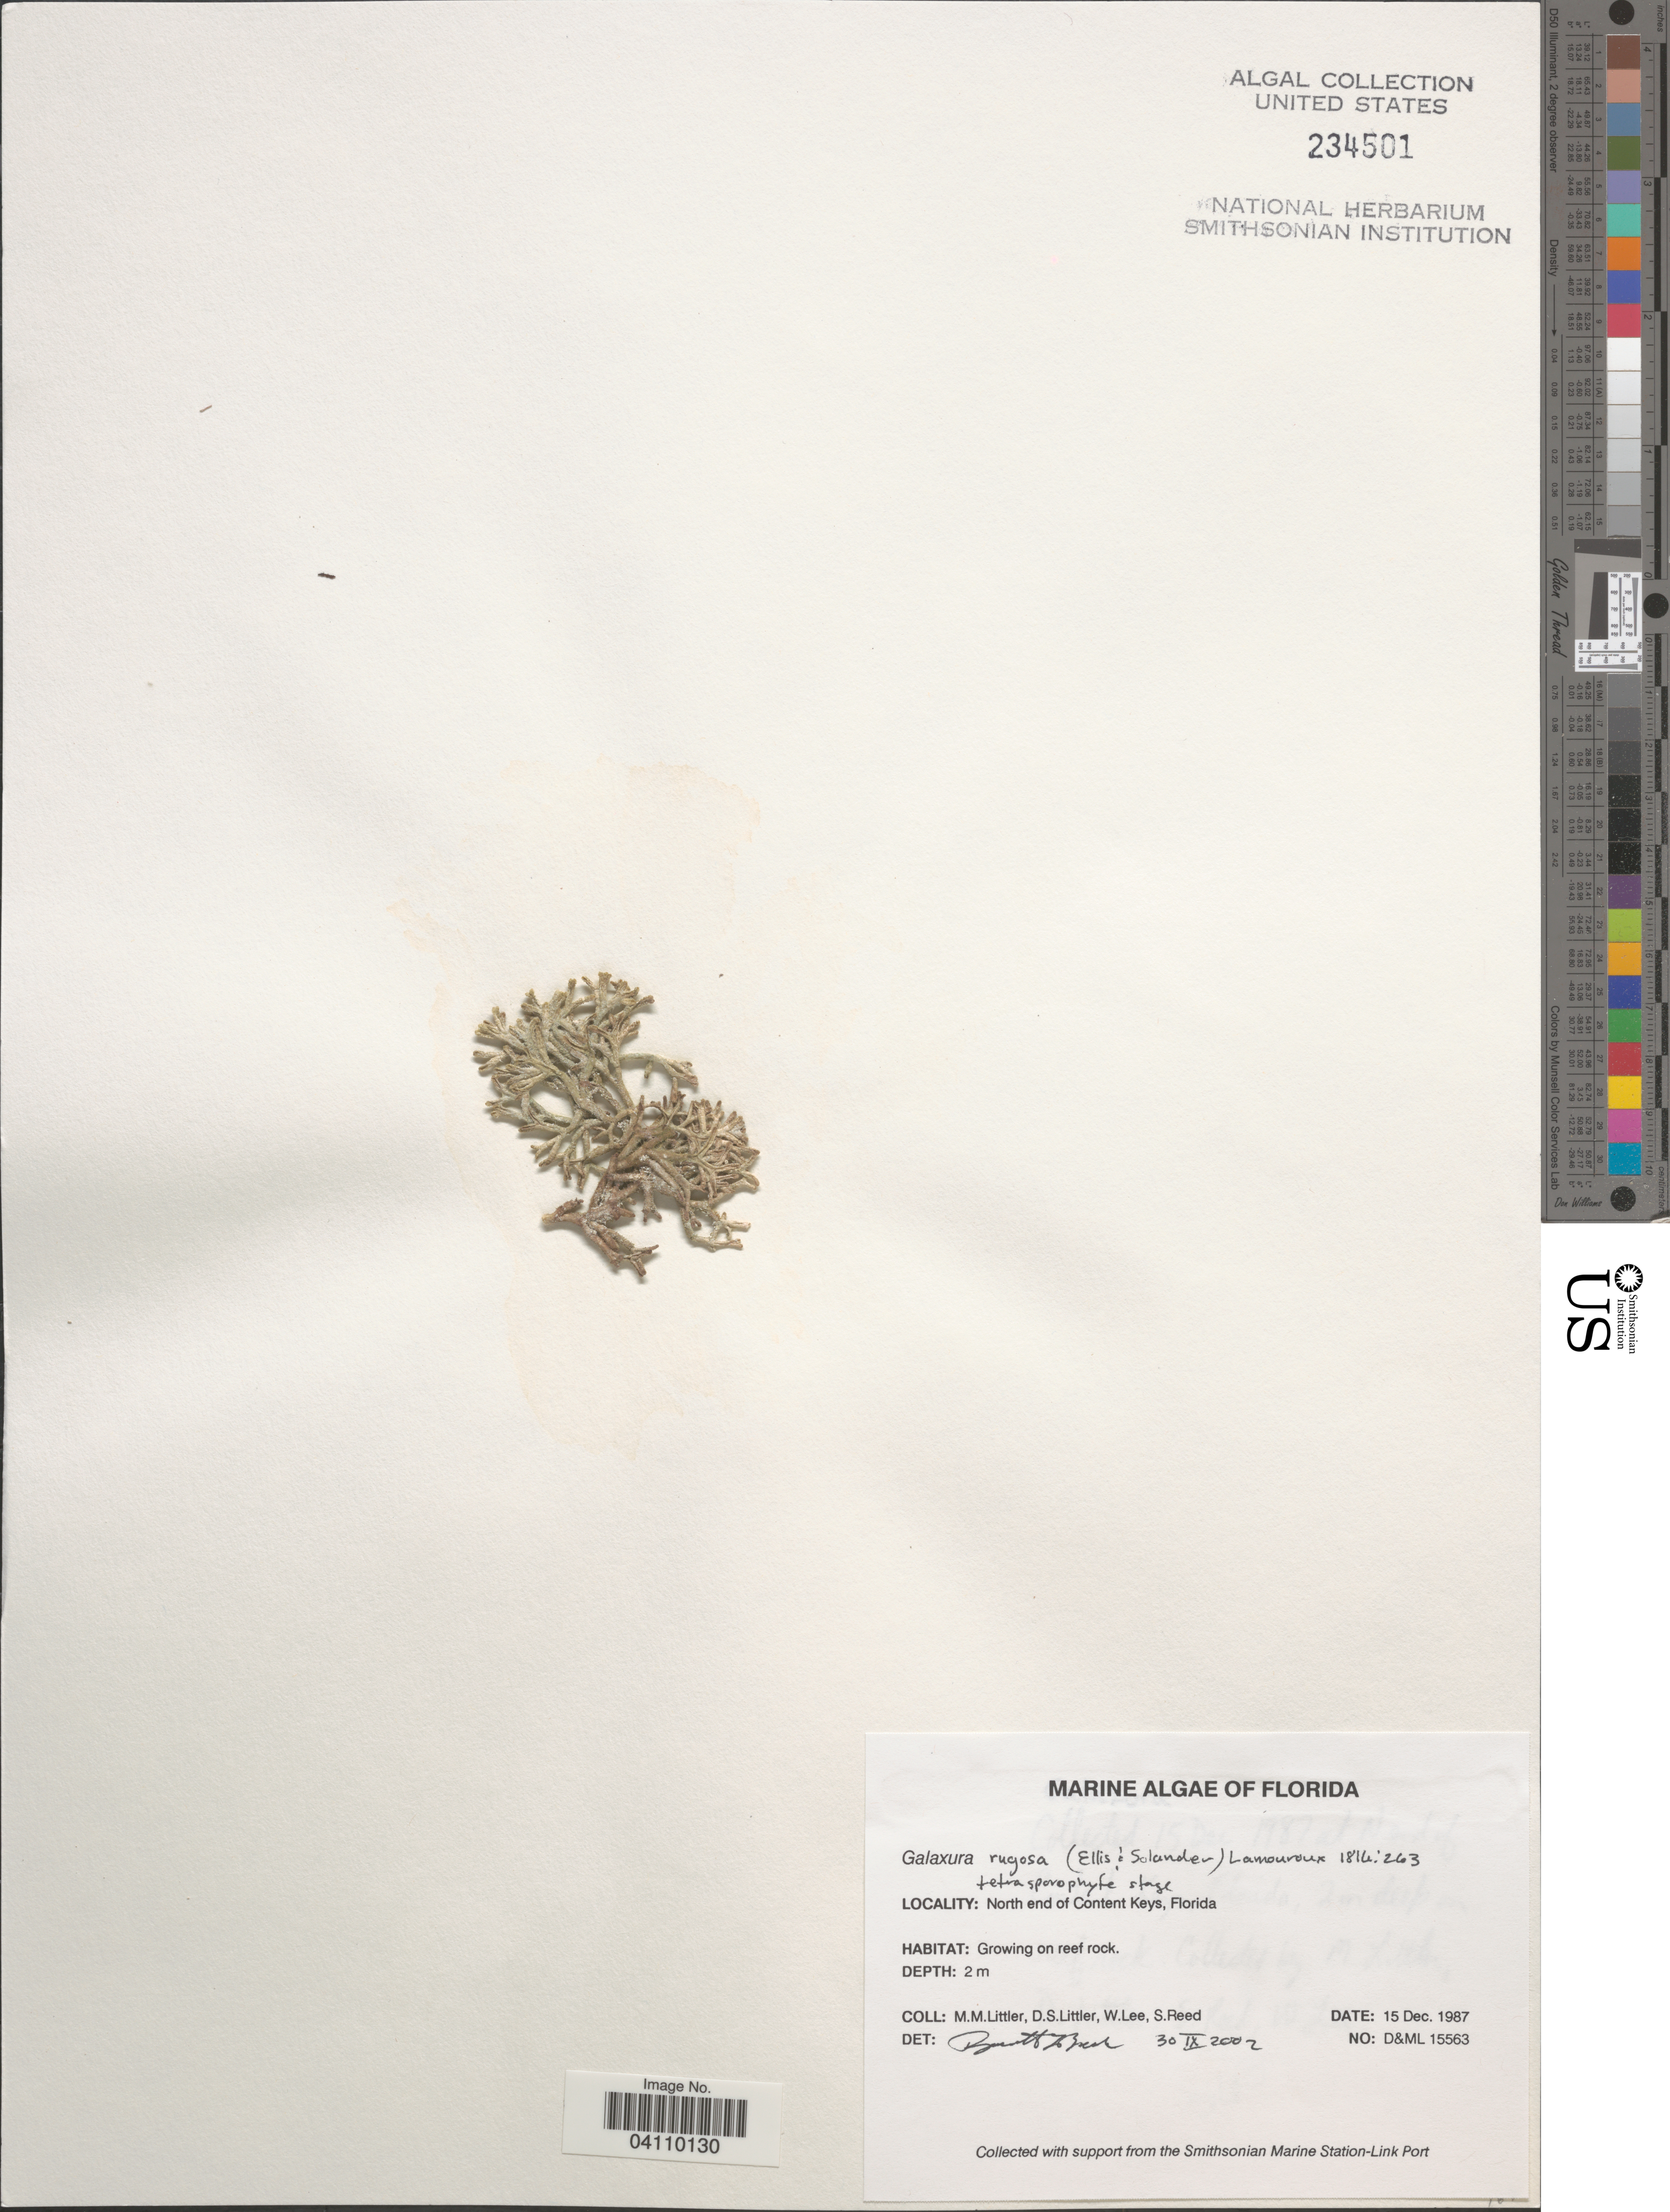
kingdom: Plantae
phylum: Rhodophyta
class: Florideophyceae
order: Nemaliales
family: Galaxauraceae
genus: Galaxaura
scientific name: Galaxaura rugosa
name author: (Ellis & Sol.) J.V.Lamouroux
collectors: D. S. Littler, W. Lee & S. Reed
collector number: D&ML15563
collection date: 1987-12-15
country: United States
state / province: Florida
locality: North end of Content Keys.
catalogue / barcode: US 234501